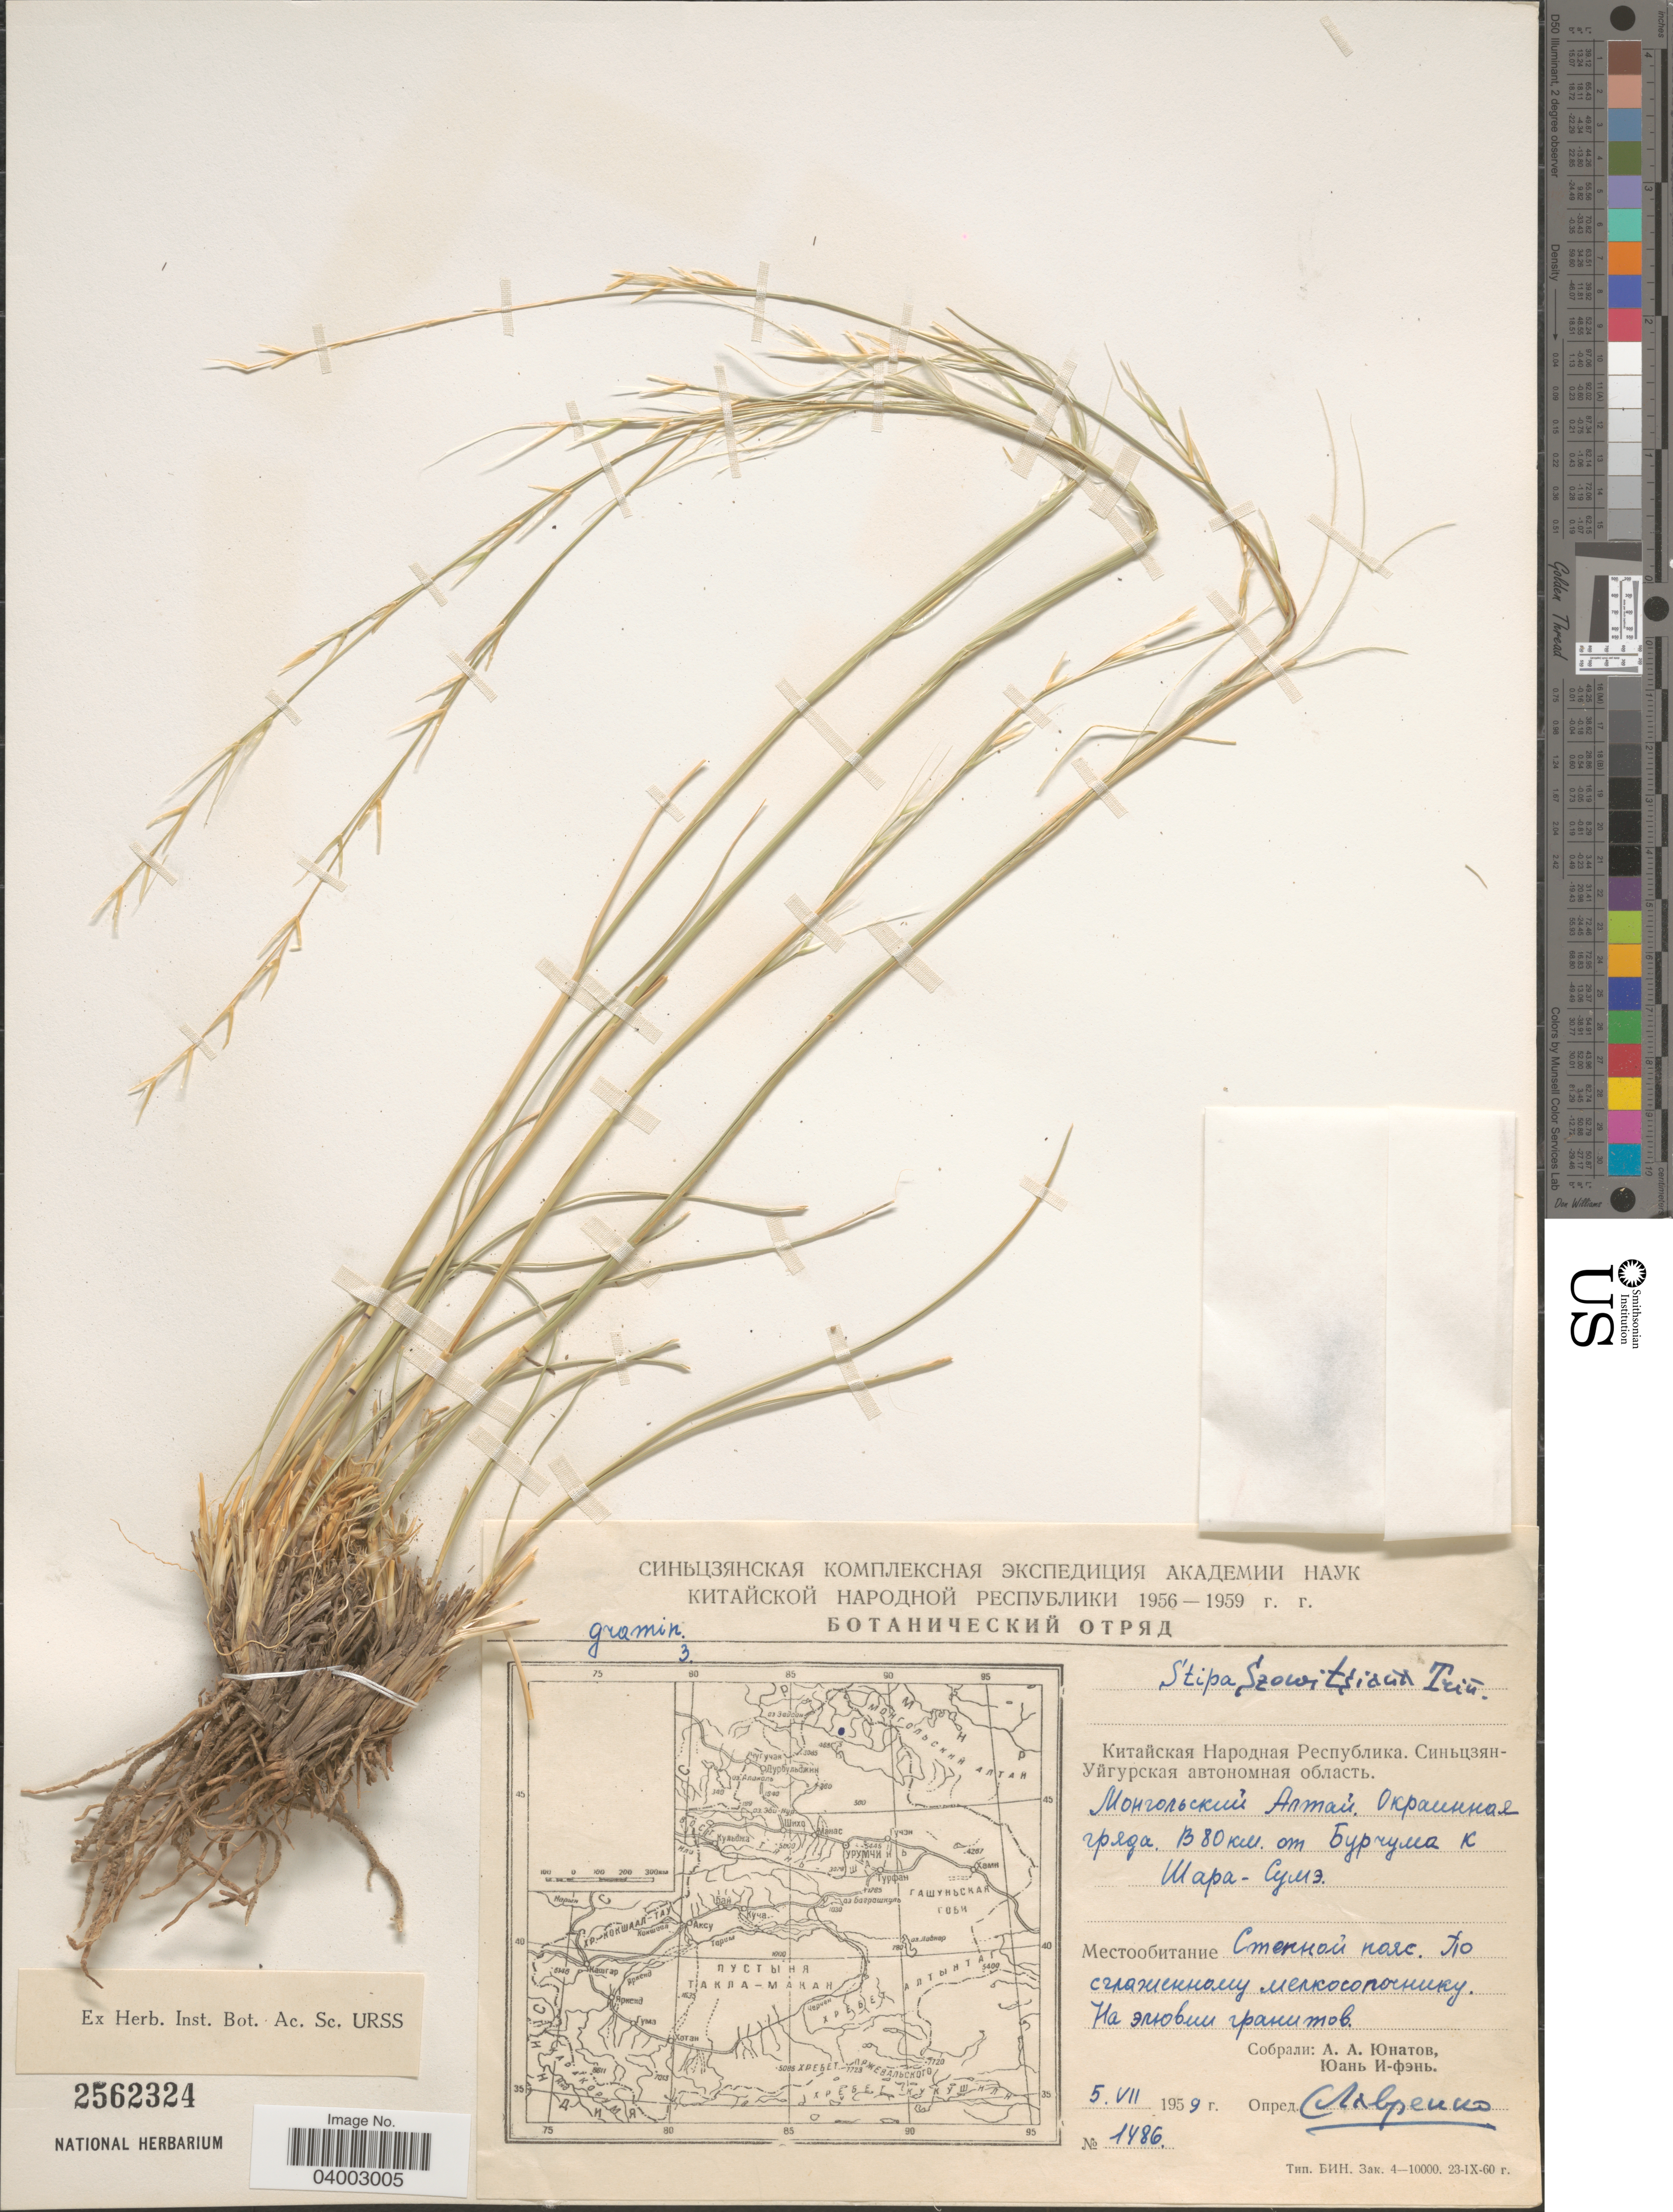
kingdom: Plantae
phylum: Tracheophyta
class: Liliopsida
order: Poales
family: Poaceae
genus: Stipa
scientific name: Stipa szovitsiana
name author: (Trin. & Rupr.) Griseb.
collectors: A. Unatov & Yuan I-fen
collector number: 1486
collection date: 1959-07-05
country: China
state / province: Xinjiang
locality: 80 km from Burchum to Shara Sume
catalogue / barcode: US 2562324